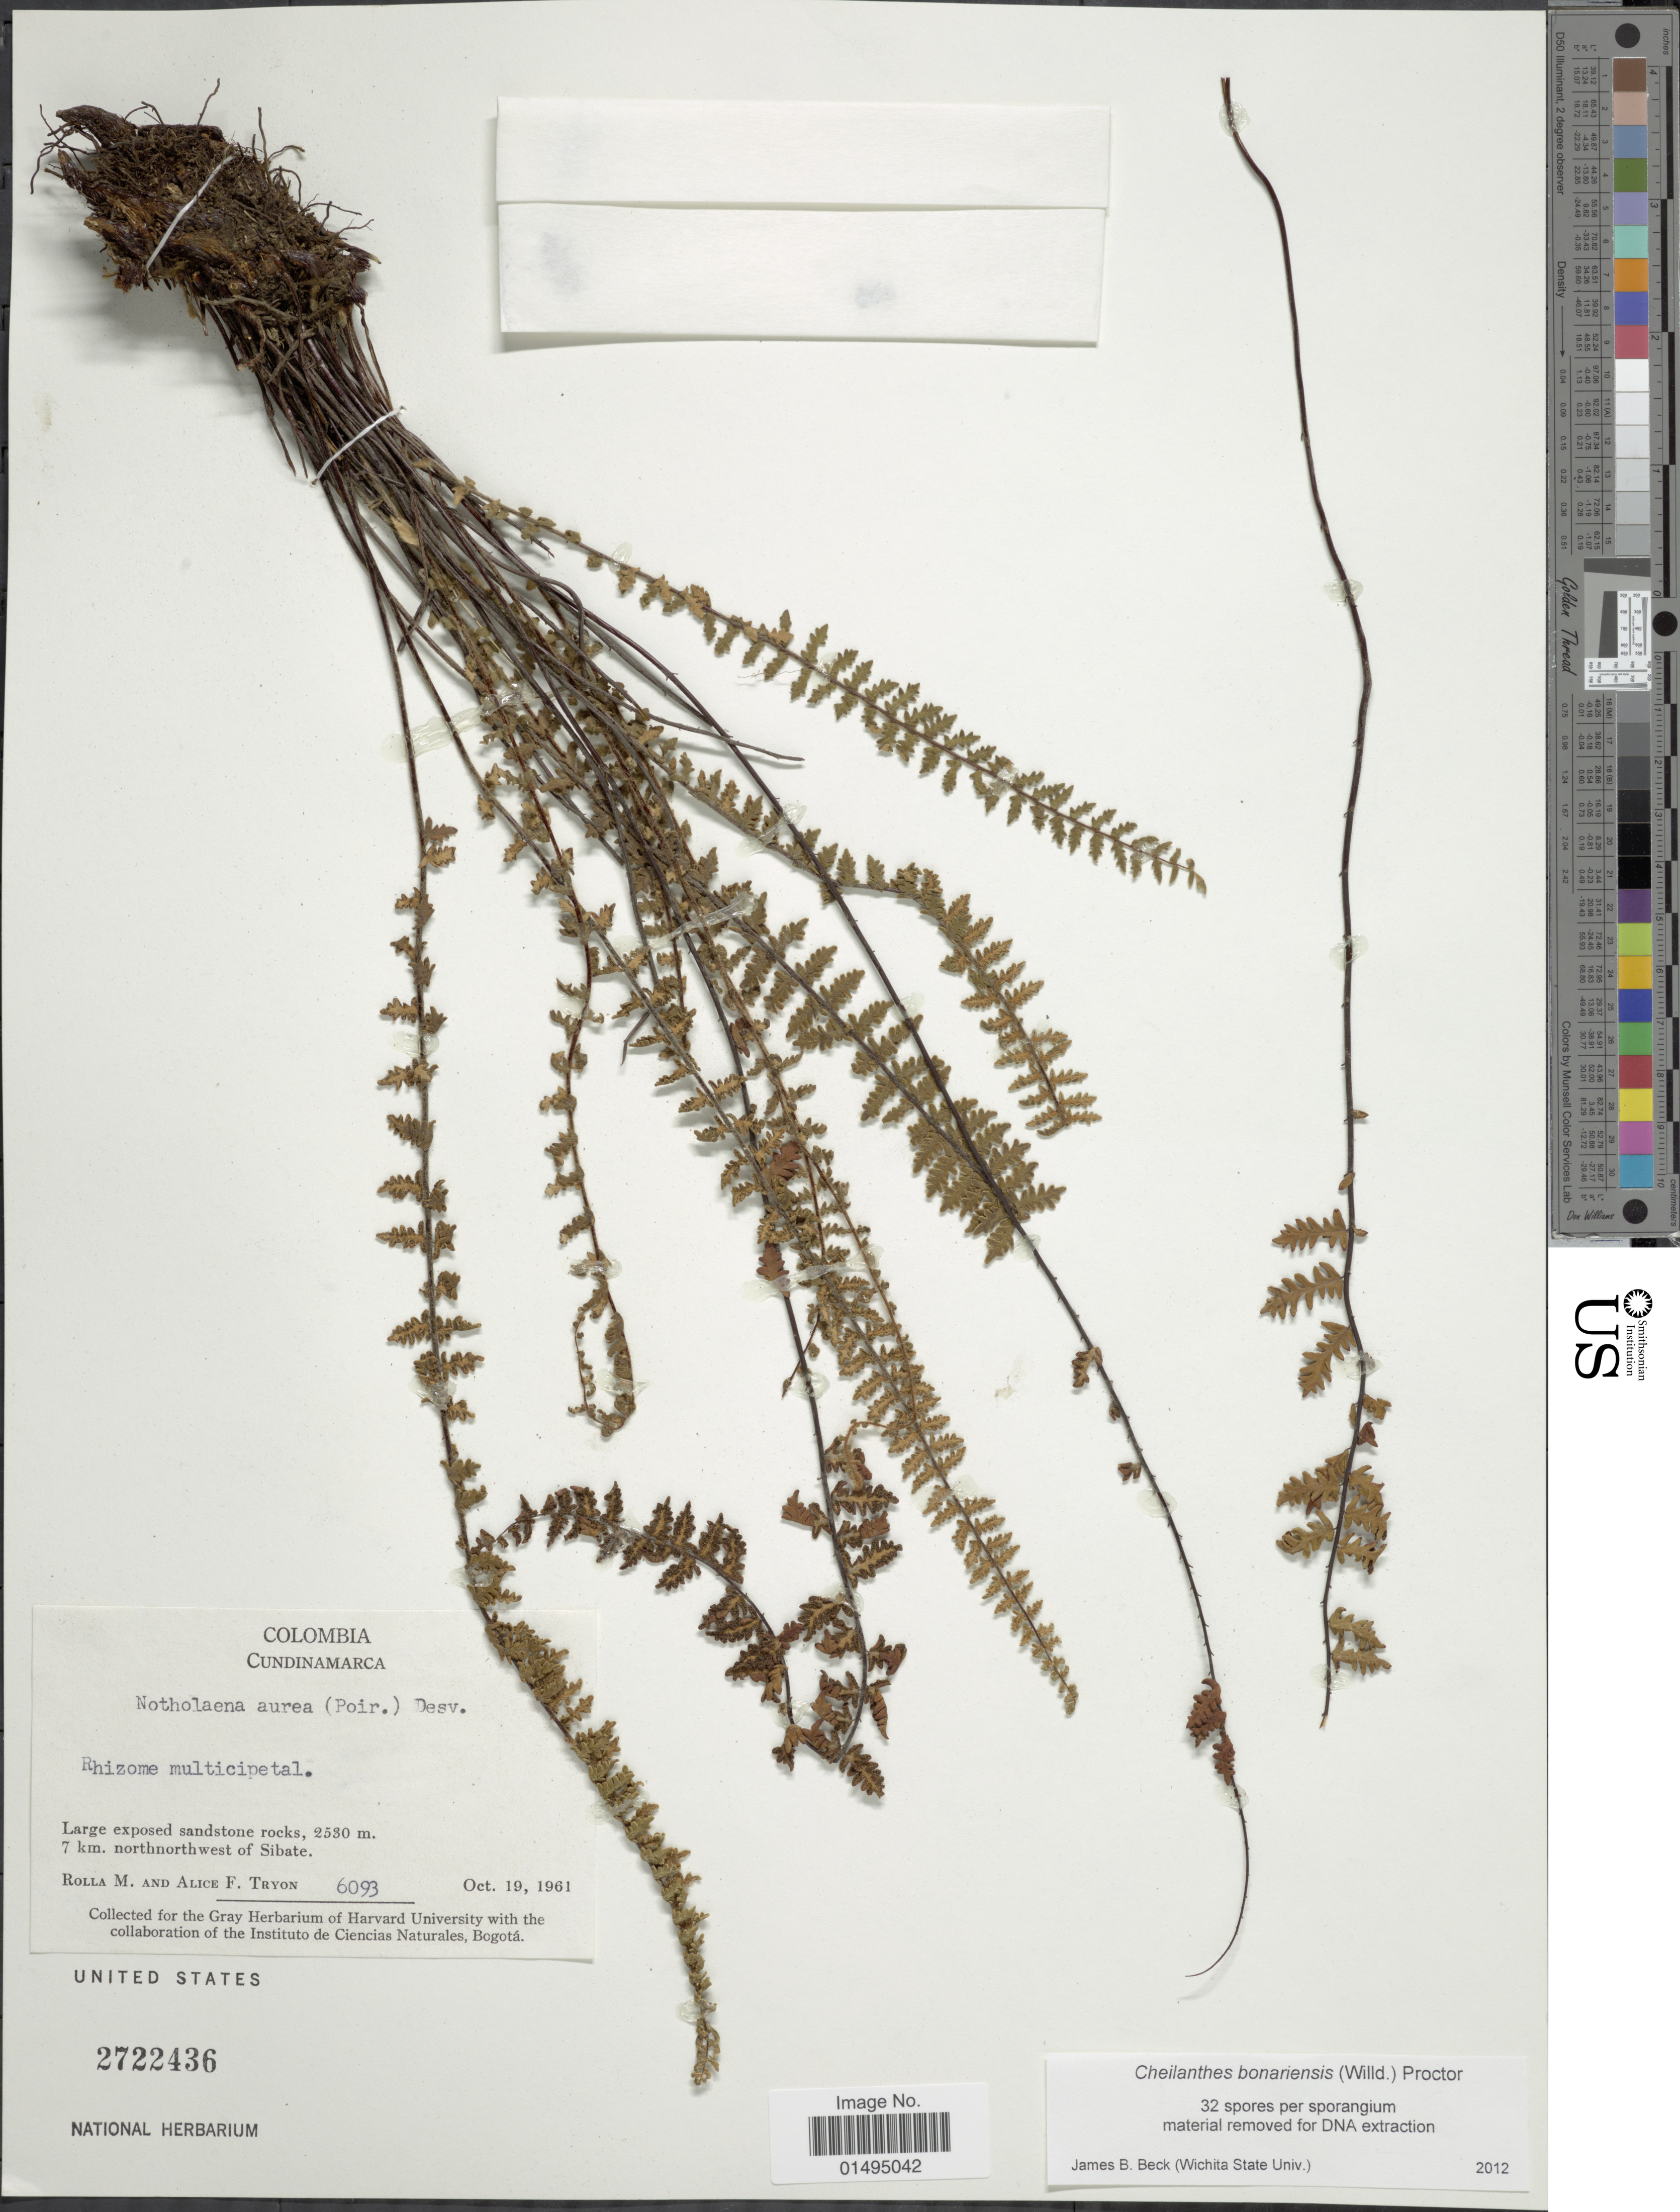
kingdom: Plantae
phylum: Tracheophyta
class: Polypodiopsida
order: Polypodiales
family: Pteridaceae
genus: Myriopteris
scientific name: Myriopteris aurea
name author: (Poir.) Grusz & Windham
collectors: R. M. Tryon & A. F. Tryon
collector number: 6093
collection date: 1961-10-19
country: Colombia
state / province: Cundinamarca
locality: Cundinamarca, Colombia, Large exposed sandstone rocks, 7 km. northnorthwest of Sibate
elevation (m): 2530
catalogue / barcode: US 2722436